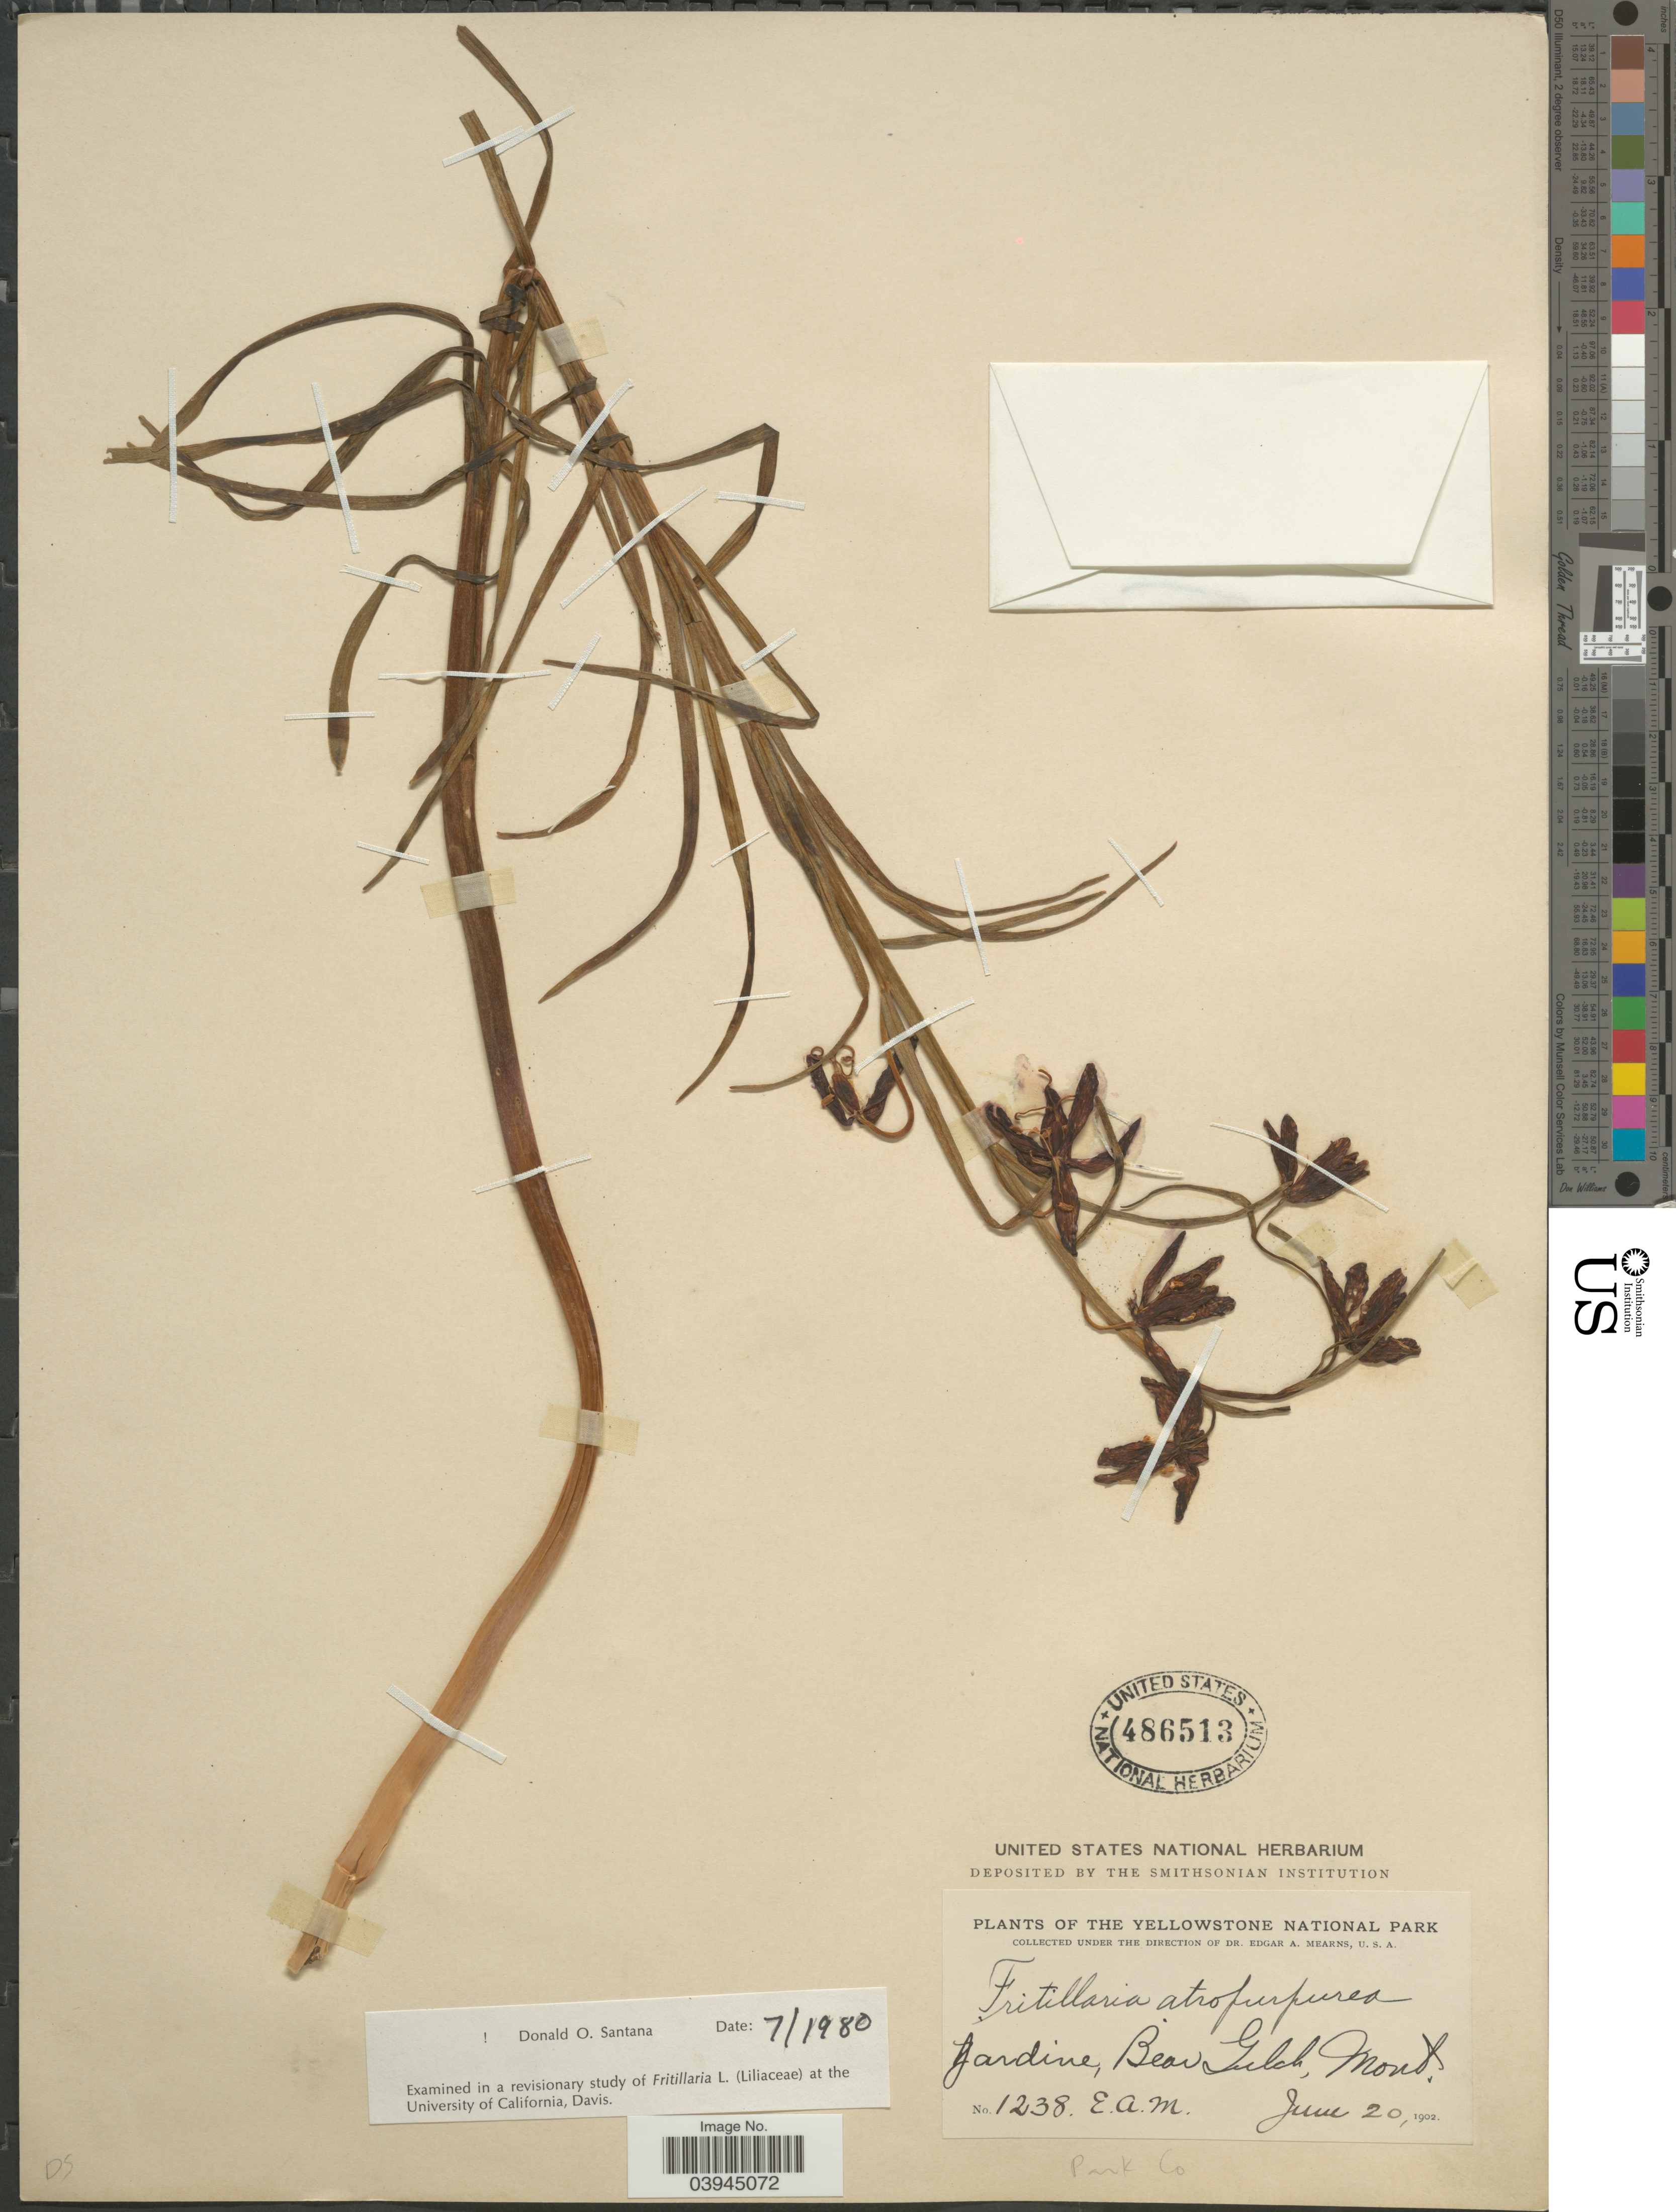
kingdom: Plantae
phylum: Tracheophyta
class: Liliopsida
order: Liliales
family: Liliaceae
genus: Fritillaria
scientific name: Fritillaria atropurpurea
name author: Nutt.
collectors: E. A. Mearns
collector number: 1238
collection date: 1902-06-20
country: United States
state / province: Montana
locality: The Yellowstone National Park. Jardine, Bear Gulch. Park Co.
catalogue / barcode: US 486513